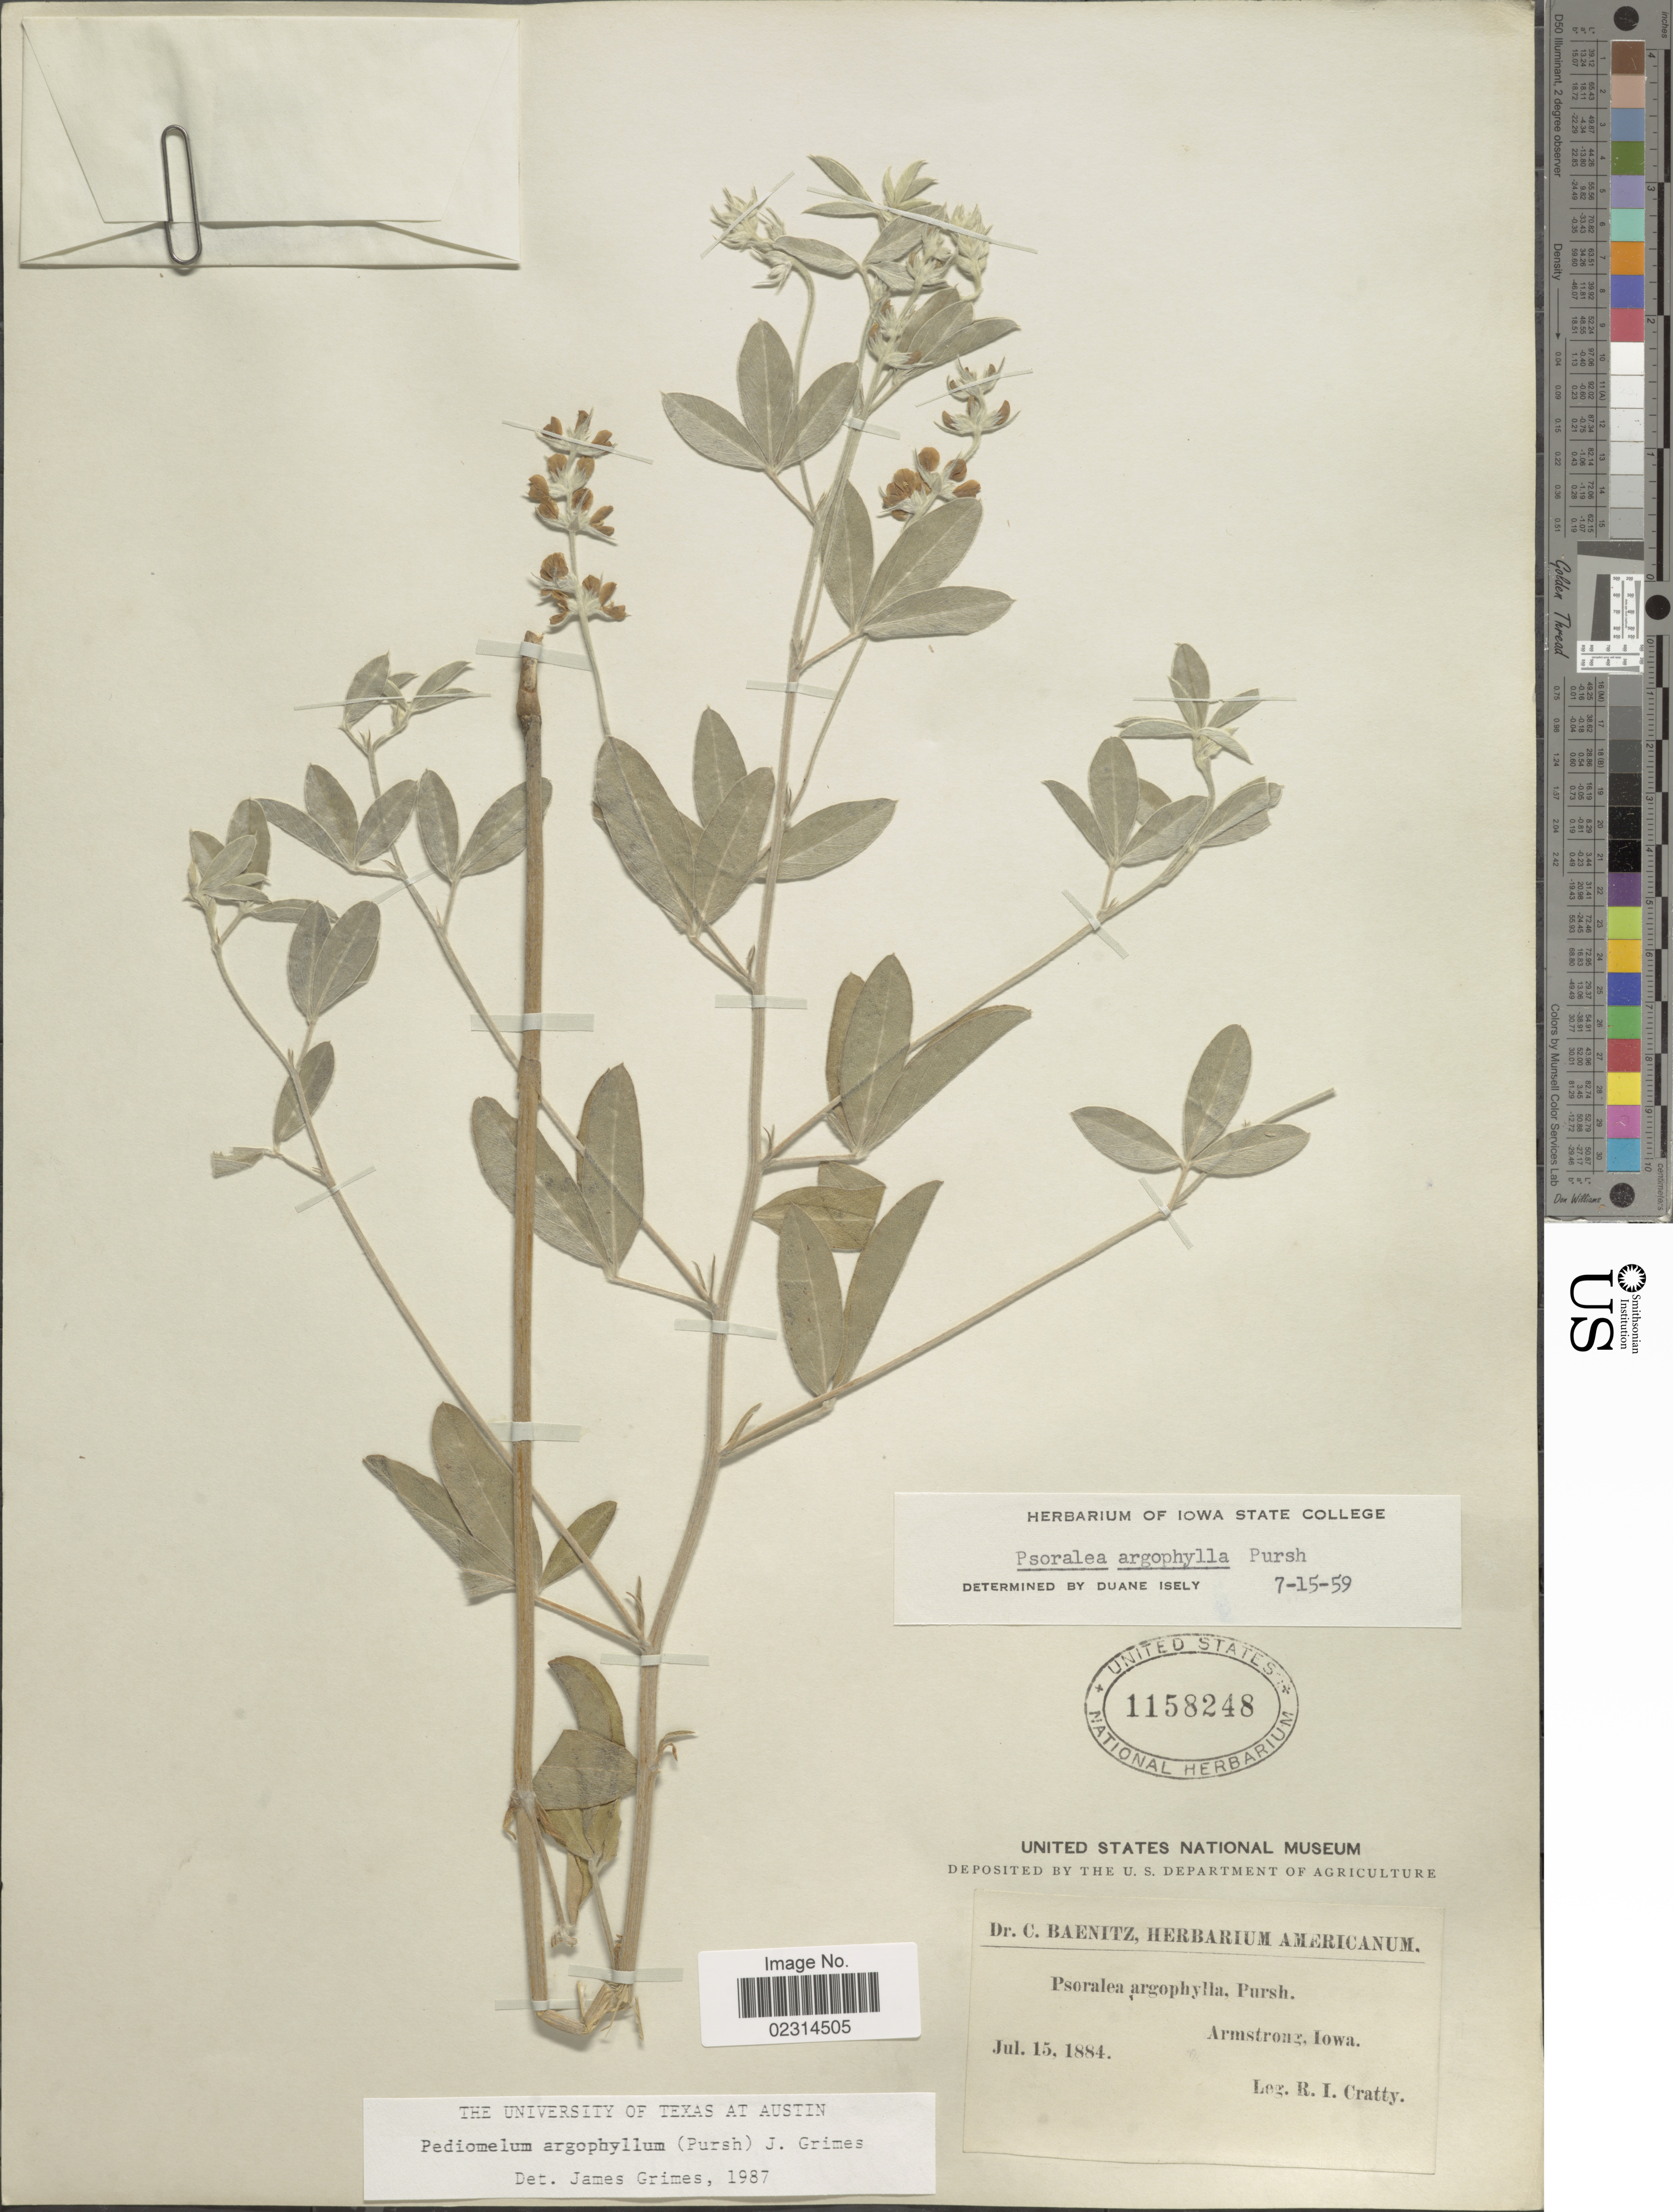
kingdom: Plantae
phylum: Tracheophyta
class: Magnoliopsida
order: Fabales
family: Fabaceae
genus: Pediomelum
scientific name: Pediomelum argophyllum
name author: (Pursh) J.W. Grimes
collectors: R. Cratty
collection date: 1884-07-15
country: United States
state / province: Iowa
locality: Armstrong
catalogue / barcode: US 1158248